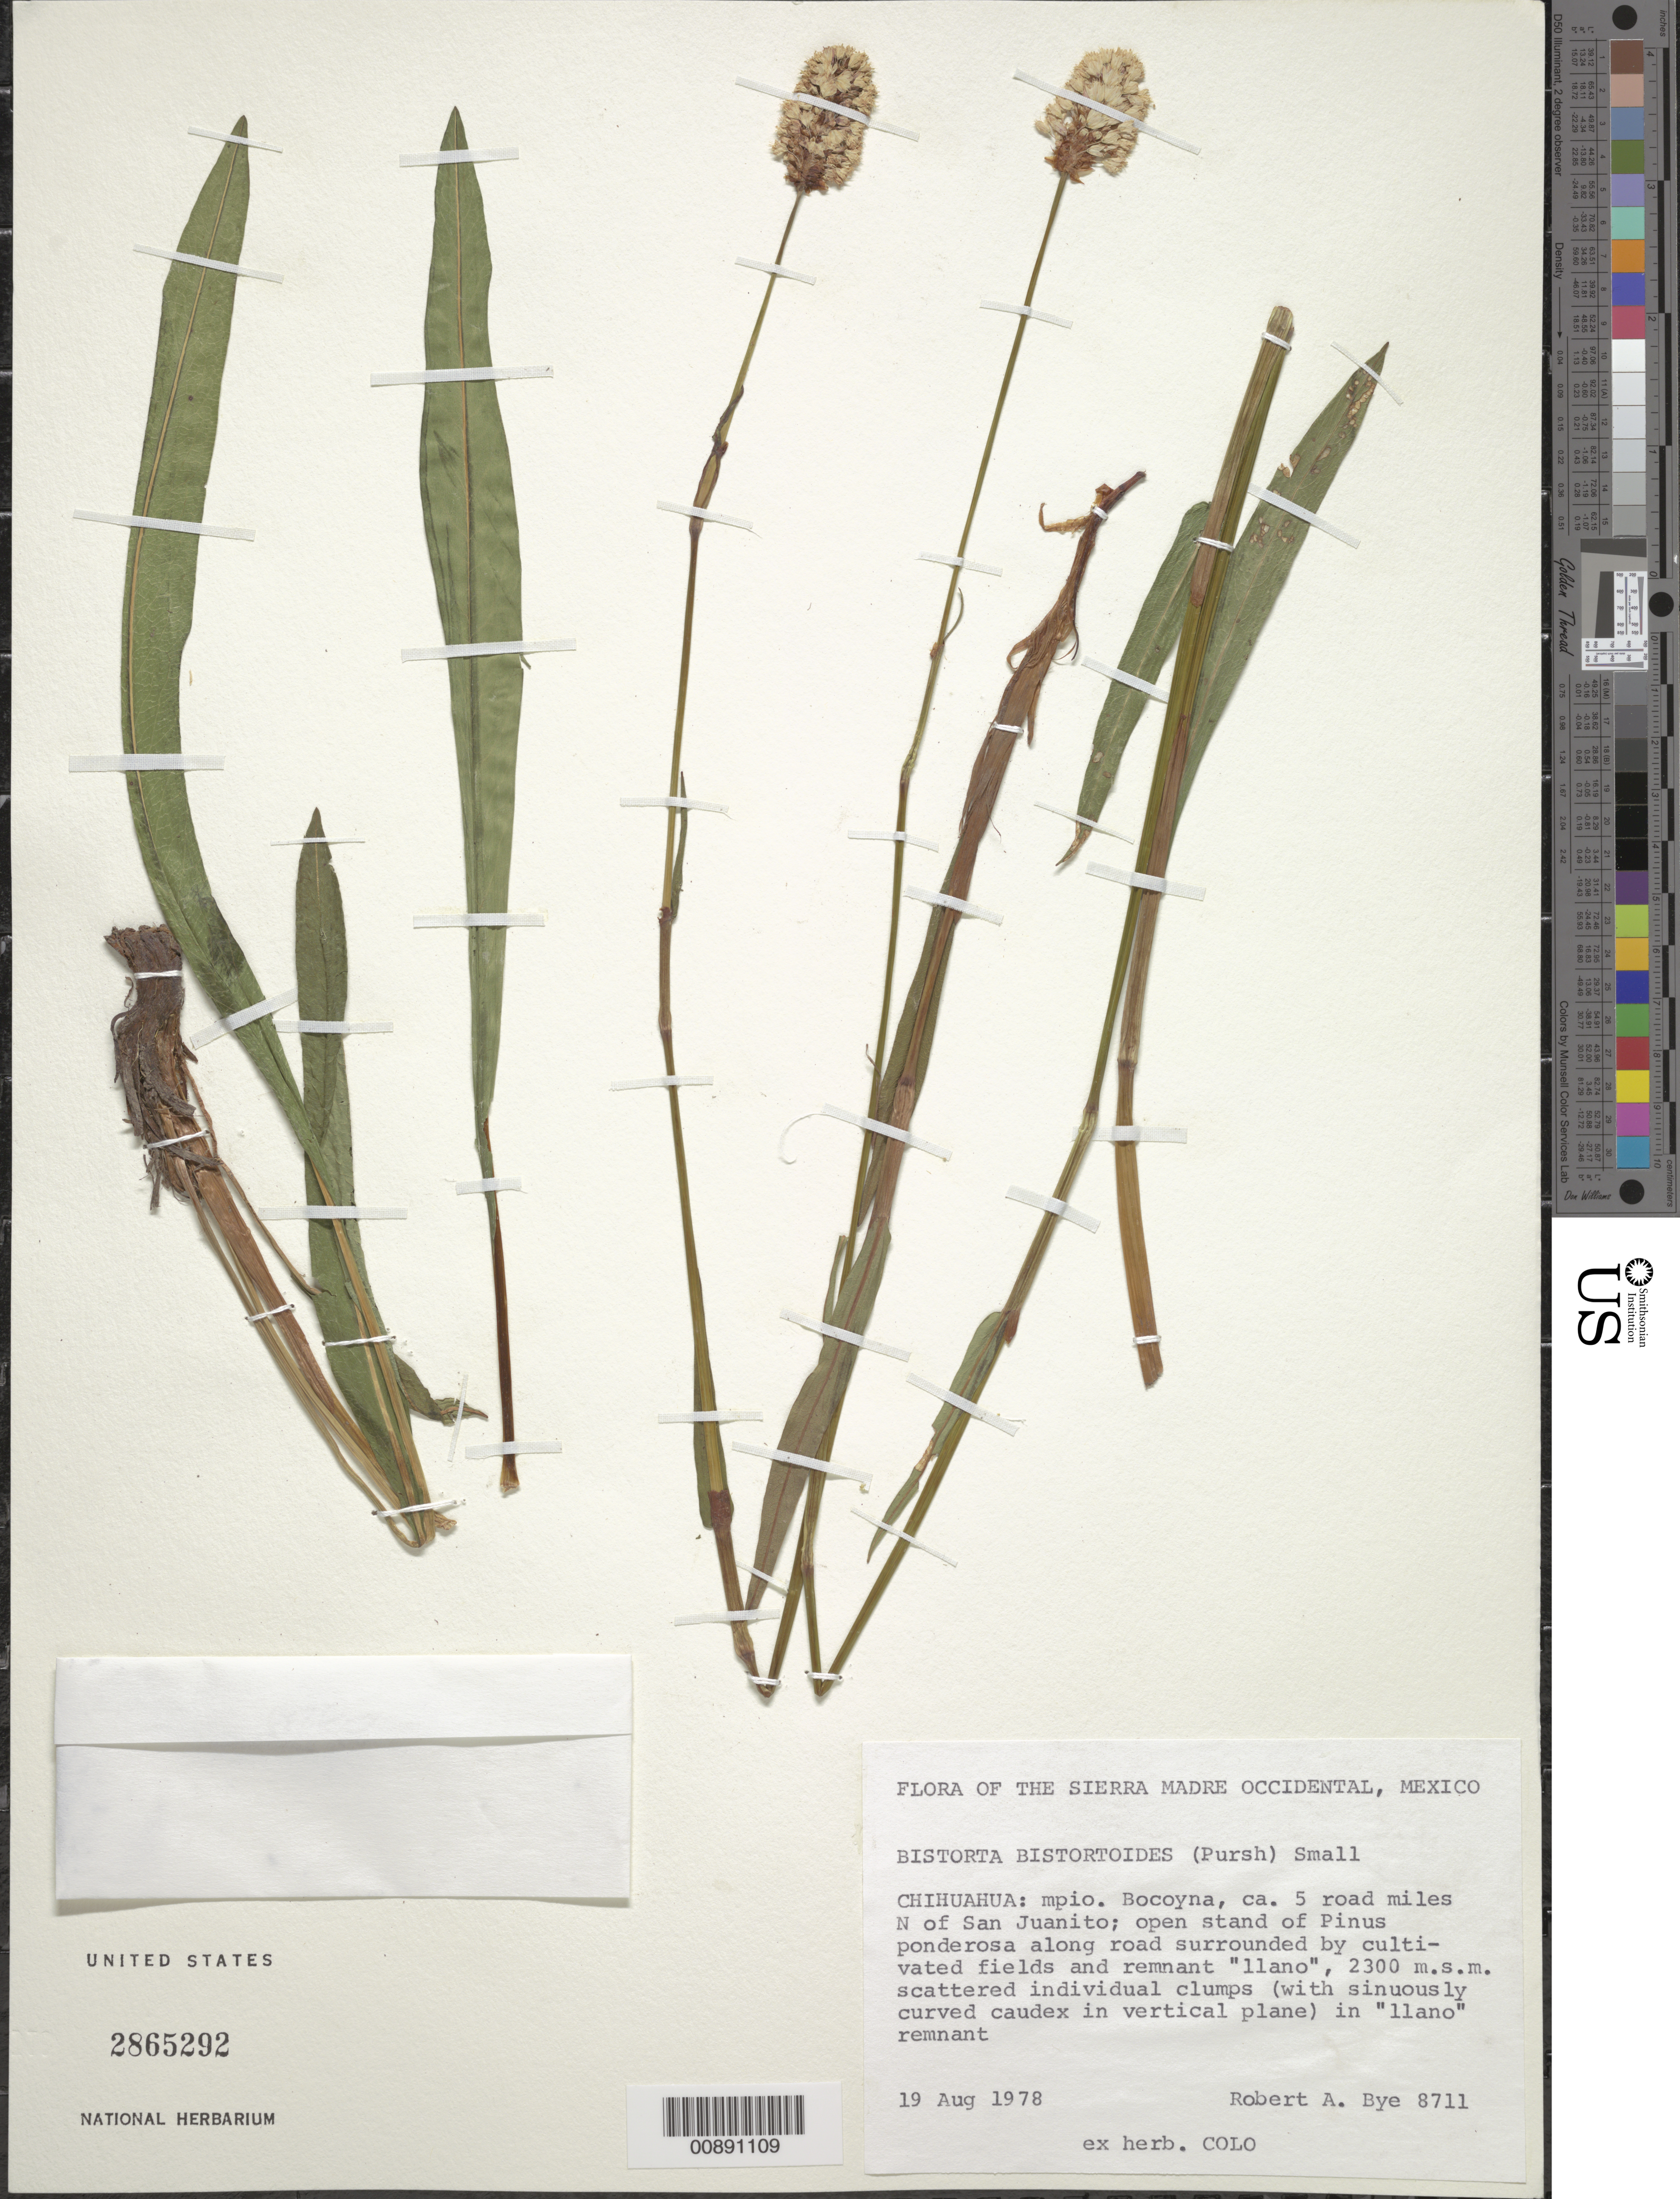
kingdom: Plantae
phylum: Tracheophyta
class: Magnoliopsida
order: Caryophyllales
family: Polygonaceae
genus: Bistorta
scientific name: Bistorta bistortoides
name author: (Pursh) Small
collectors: R. A. Bye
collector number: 8711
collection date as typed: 19 Aug 1978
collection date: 1978-08-19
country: Mexico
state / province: Chihuahua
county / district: Bocoyna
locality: ca. 5 road miles N of San Juanito, Chihuahua.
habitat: Open stand of Pinus ponderosa along road surrounded by cultivated fields and remnant "llano". In "llano" remnant.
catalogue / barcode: US 2865292